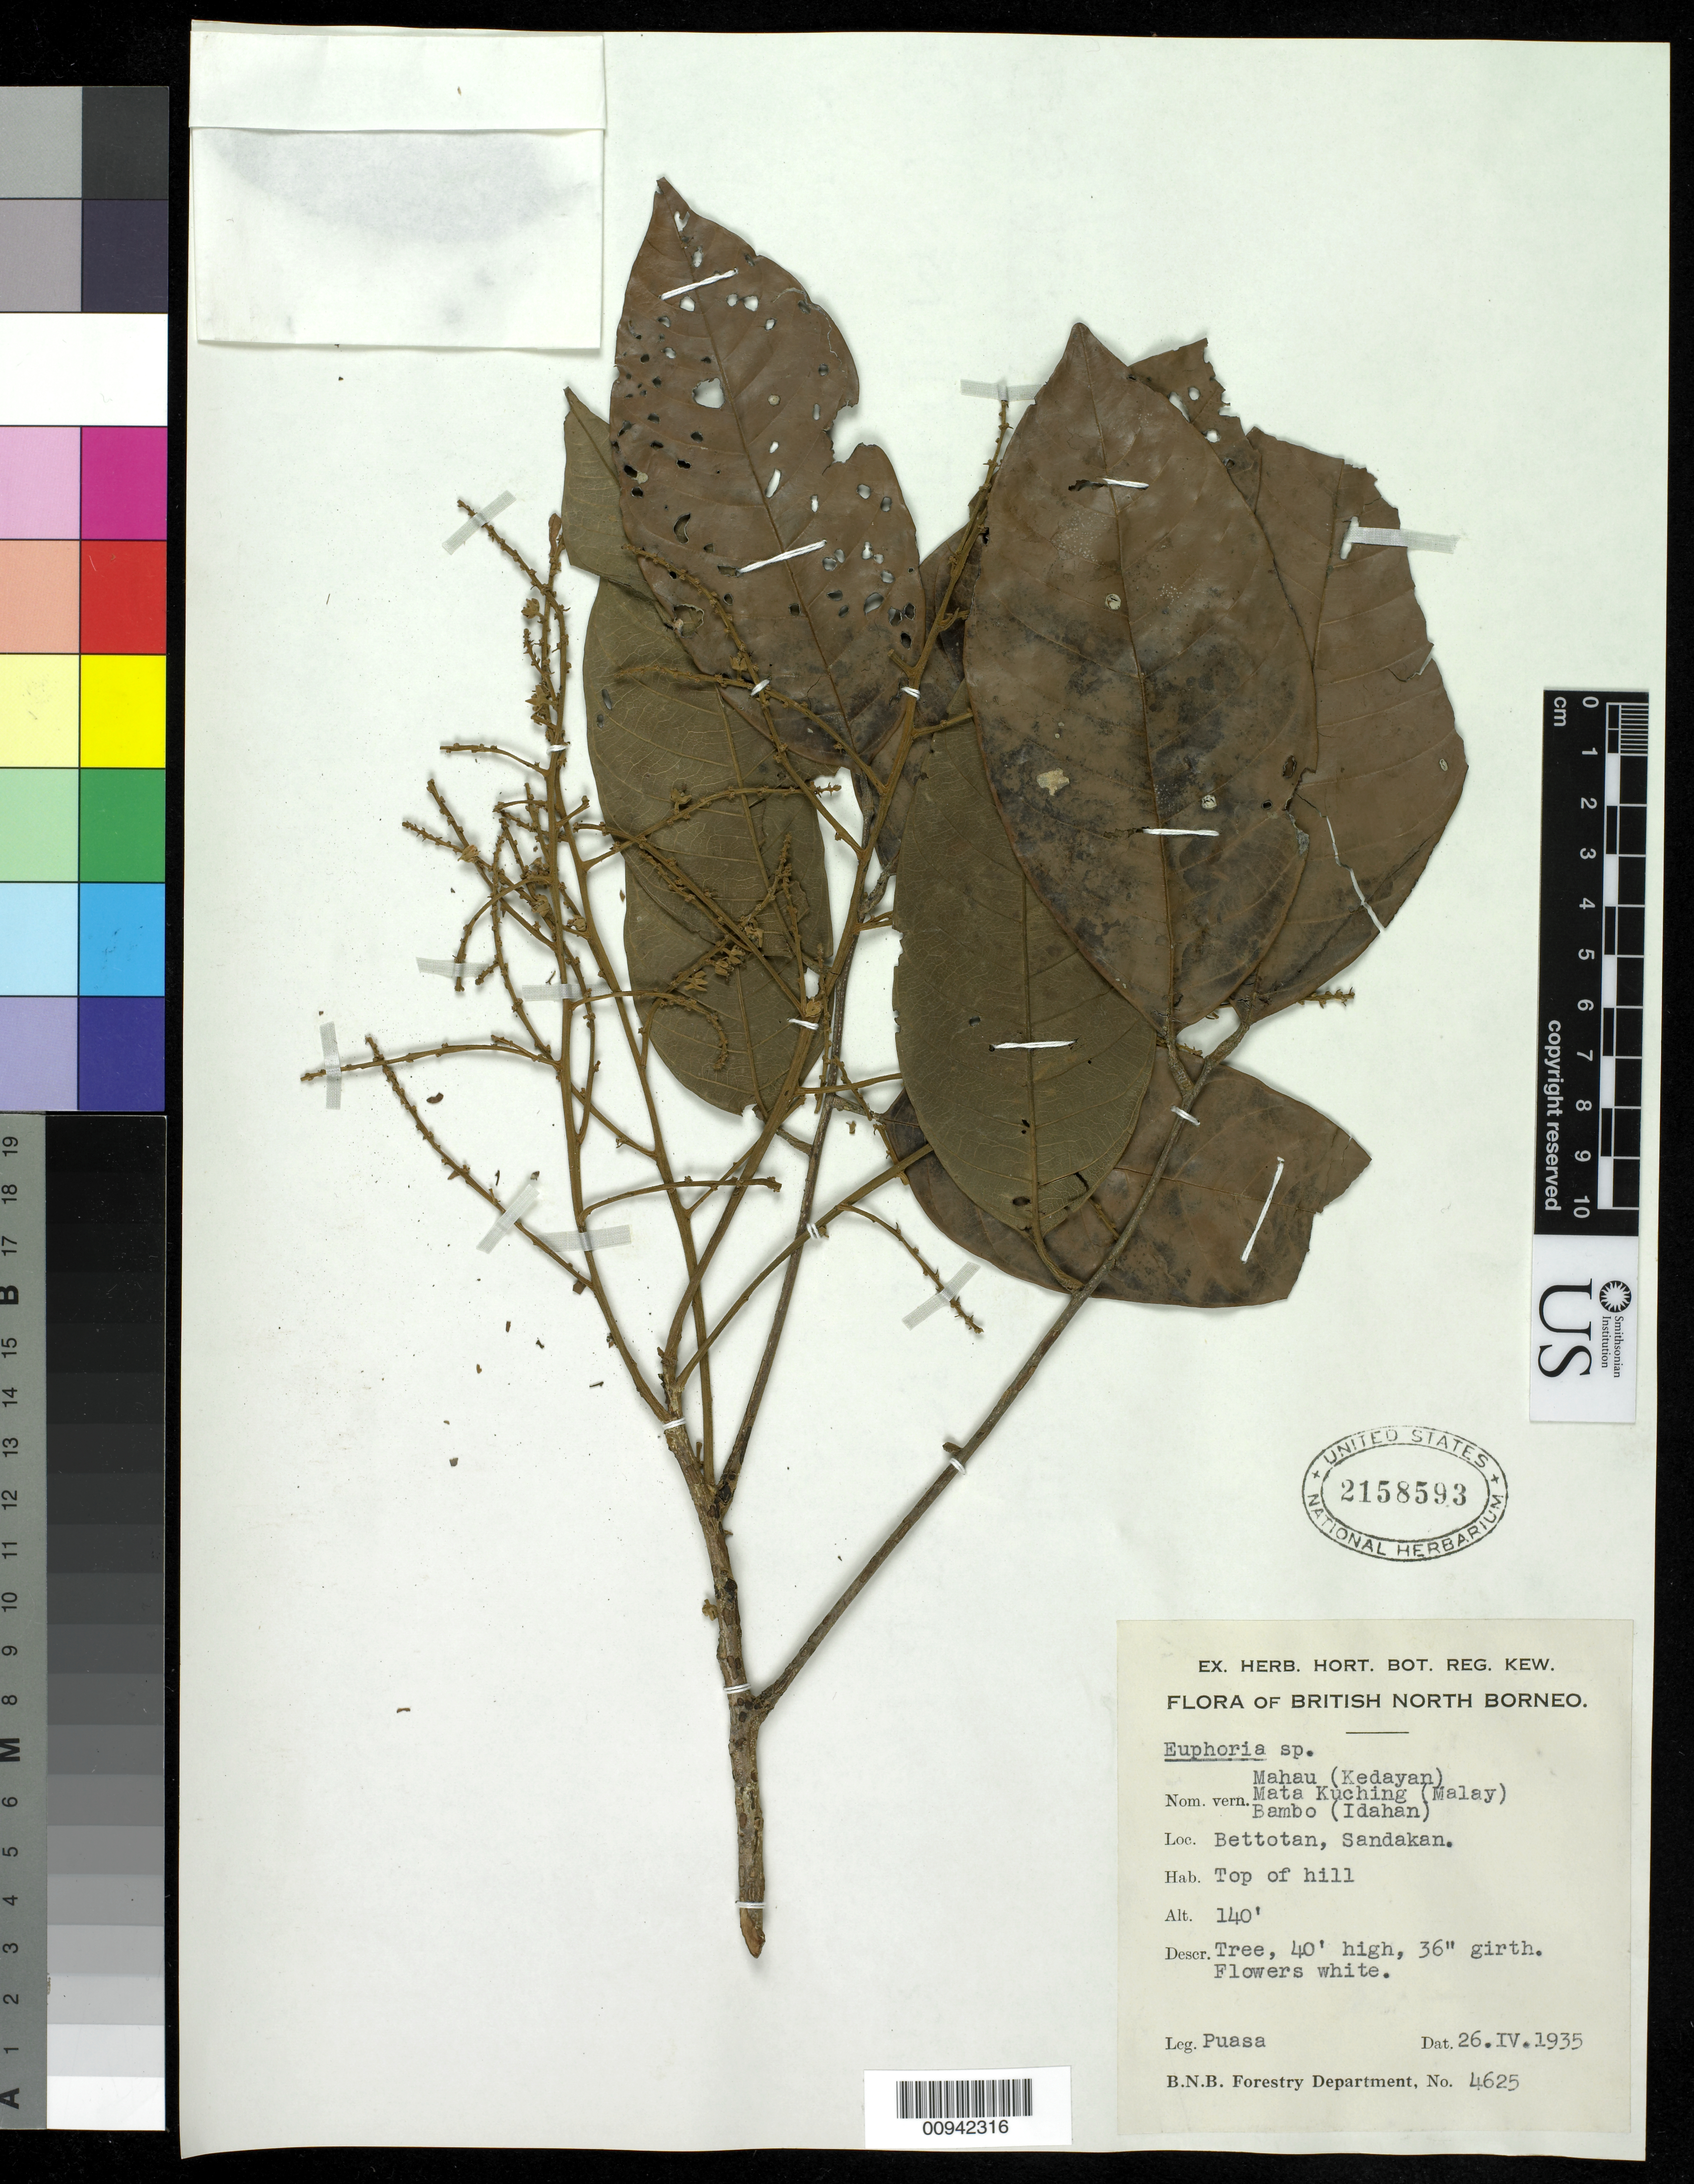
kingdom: Plantae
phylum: Tracheophyta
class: Magnoliopsida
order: Sapindales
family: Sapindaceae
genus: Dimocarpus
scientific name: Dimocarpus sp.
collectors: M. Puasa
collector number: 4625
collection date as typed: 26 Apr 1935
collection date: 1935-04-26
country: Malaysia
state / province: Sabah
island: Borneo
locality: Bettotan, Sandakan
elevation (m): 43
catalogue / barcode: US 2158593